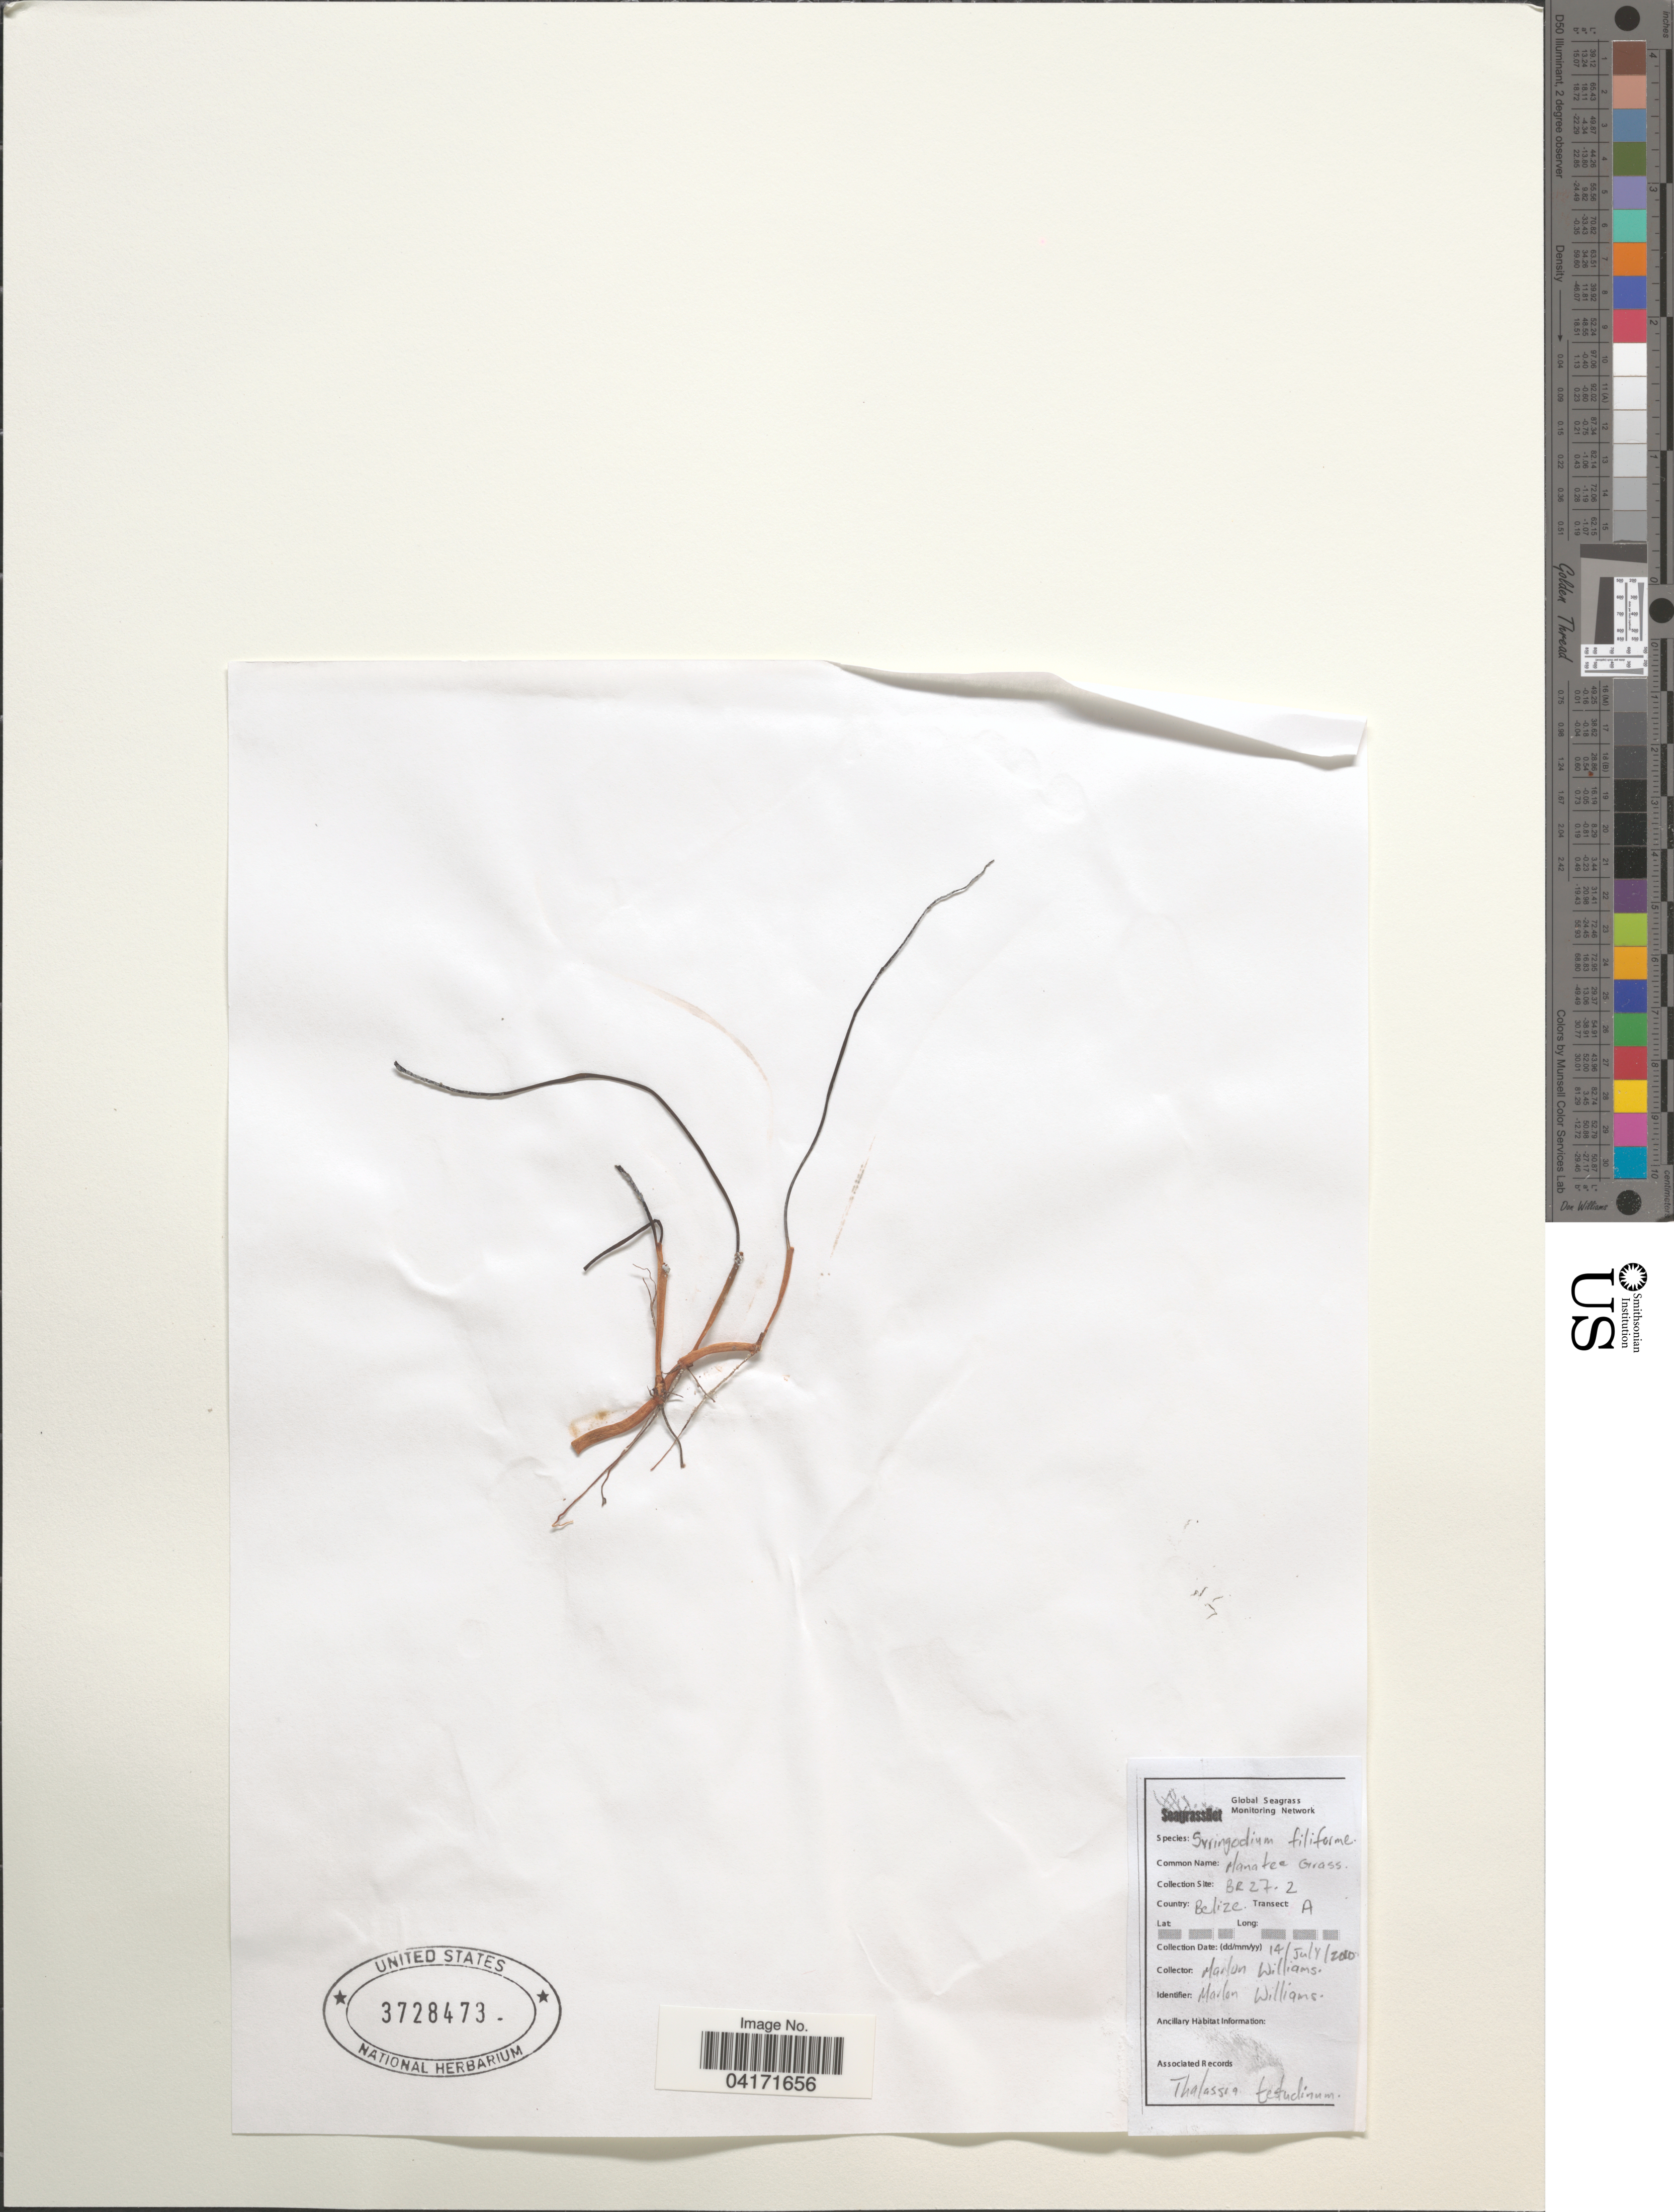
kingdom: Plantae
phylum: Tracheophyta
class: Liliopsida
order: Alismatales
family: Cymodoceaceae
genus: Syringodium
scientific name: Syringodium filiforme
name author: Kütz.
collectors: Mr. Williams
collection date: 2010-07-14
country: Belize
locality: BR27.2. Transect: A.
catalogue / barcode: US 3728473